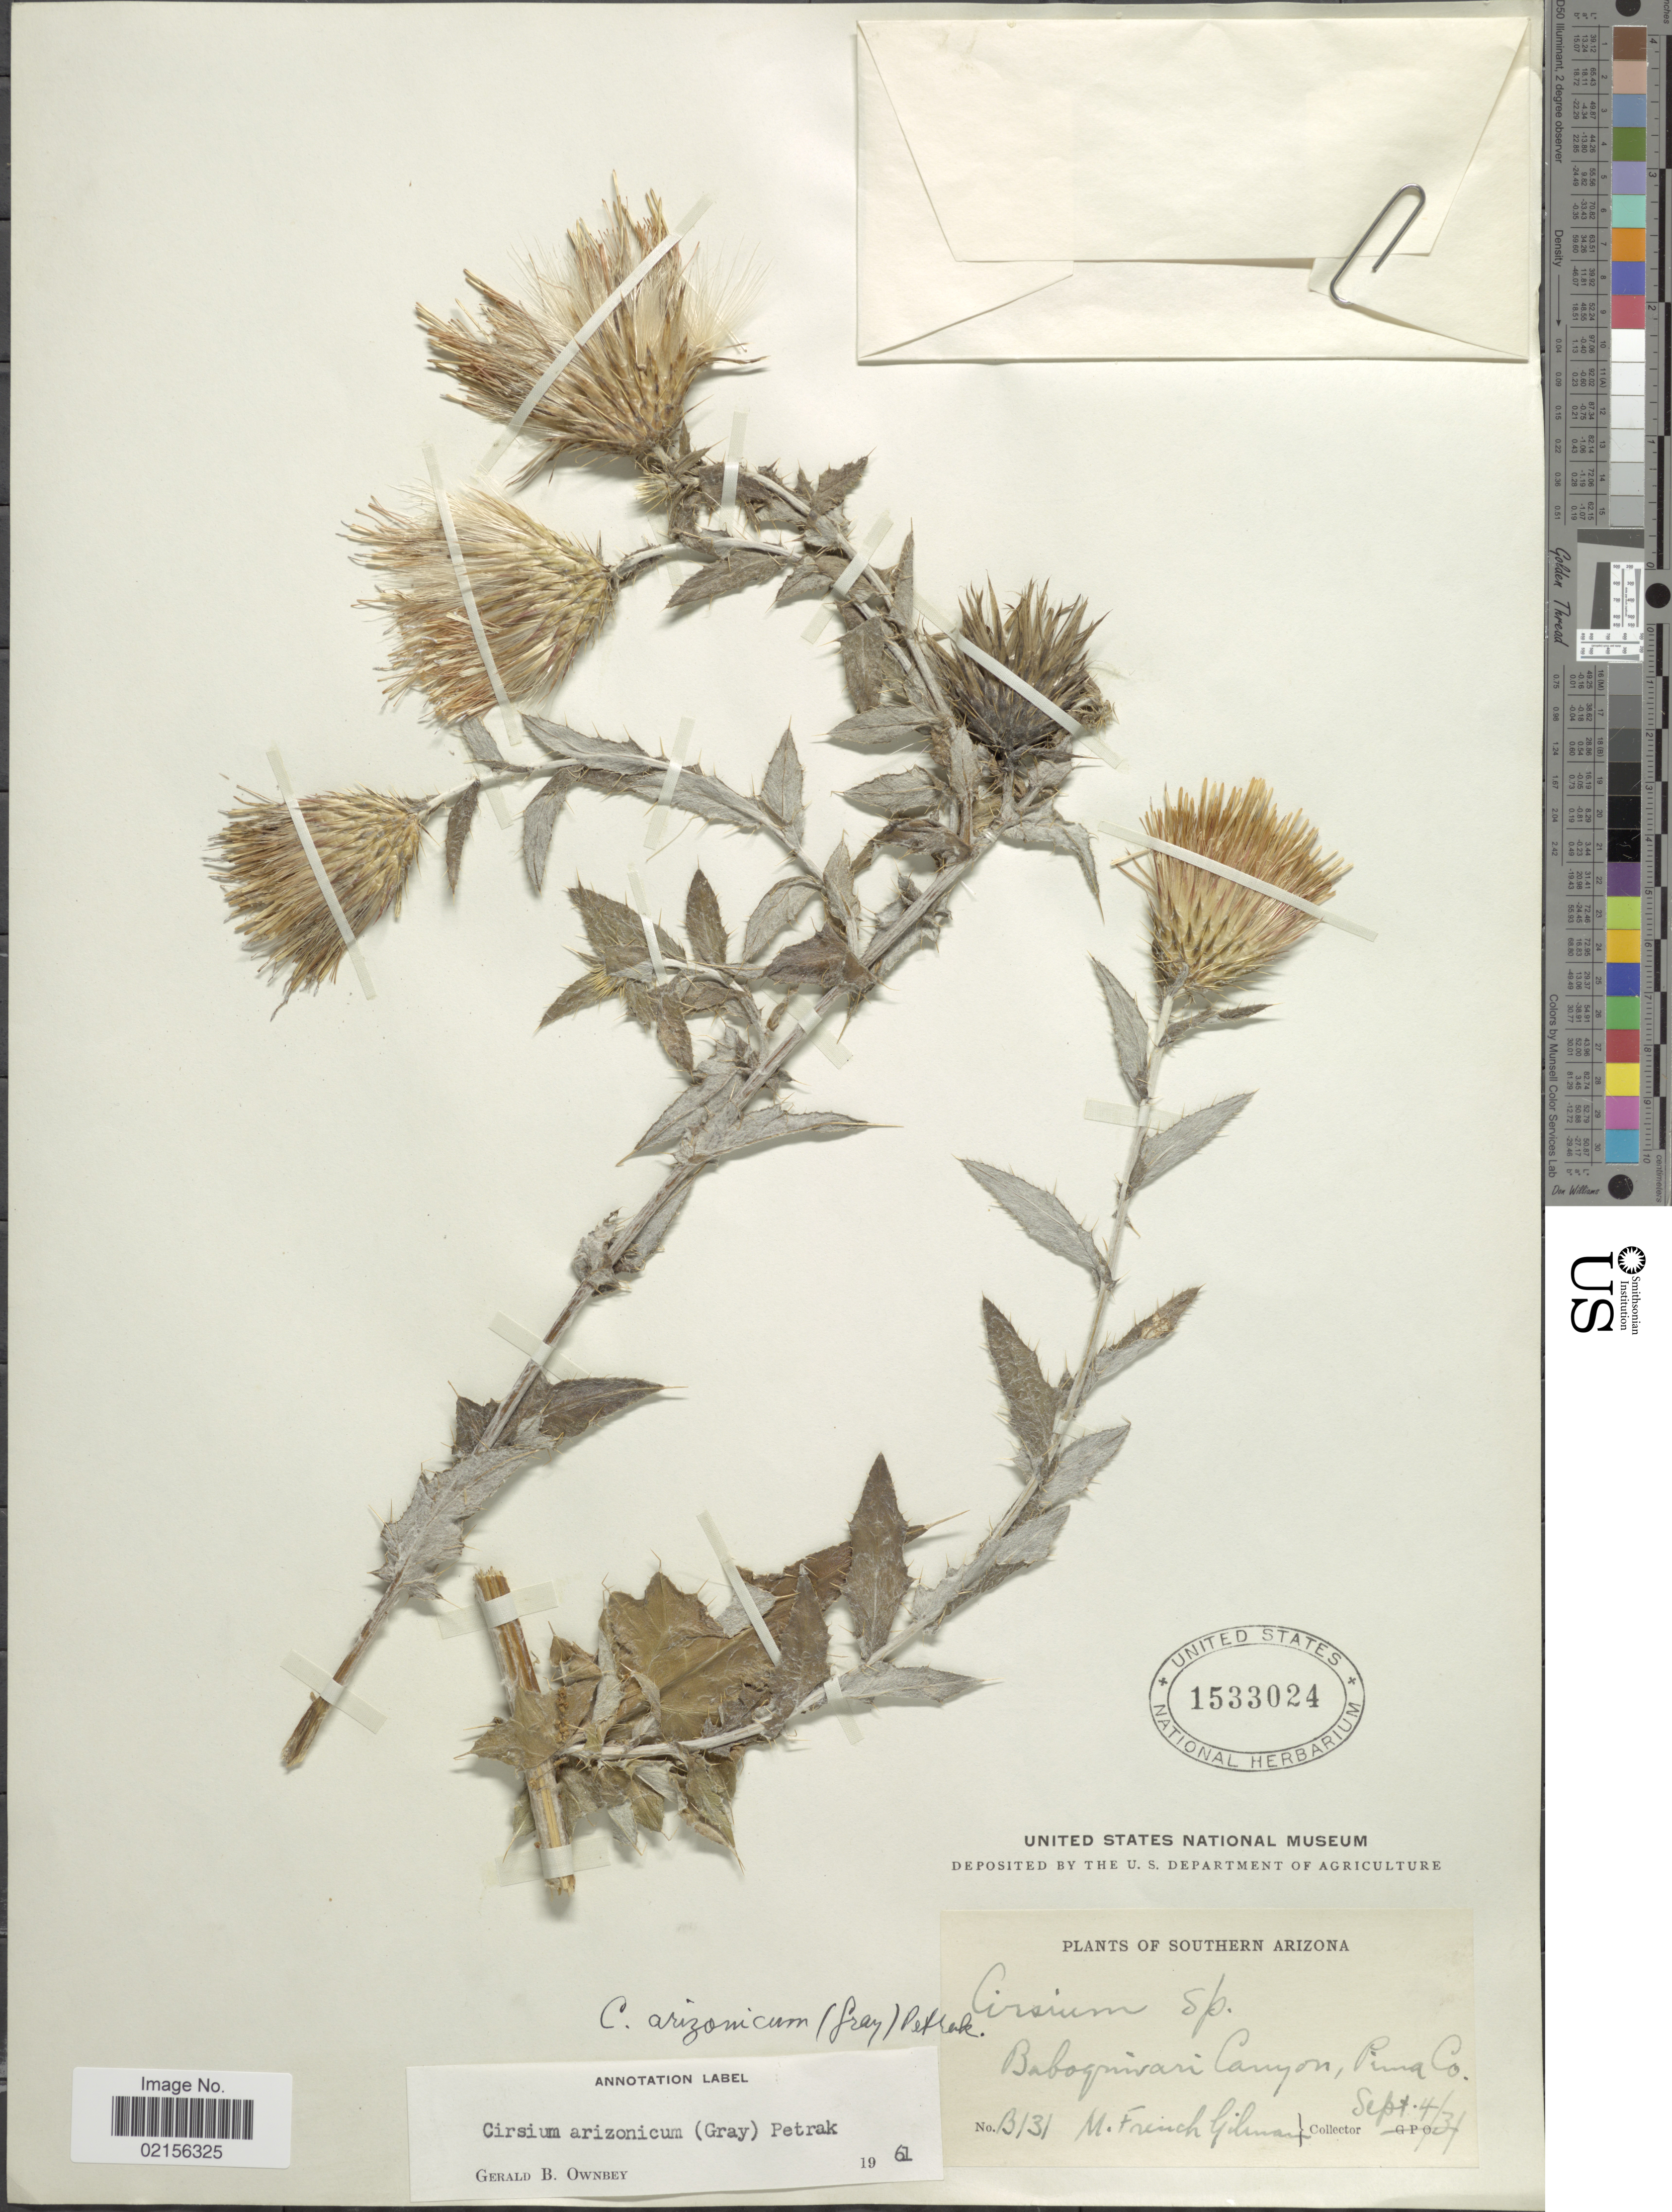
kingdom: Plantae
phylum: Tracheophyta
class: Magnoliopsida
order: Asterales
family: Asteraceae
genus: Cirsium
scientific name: Cirsium arizonicum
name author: (A. Gray) Petr.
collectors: M. F. Gilman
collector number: B131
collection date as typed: Transcribed d/m/y: 4/9/31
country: United States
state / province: Arizona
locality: Baboquivari Canyon, Pima Co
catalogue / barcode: US 1533024